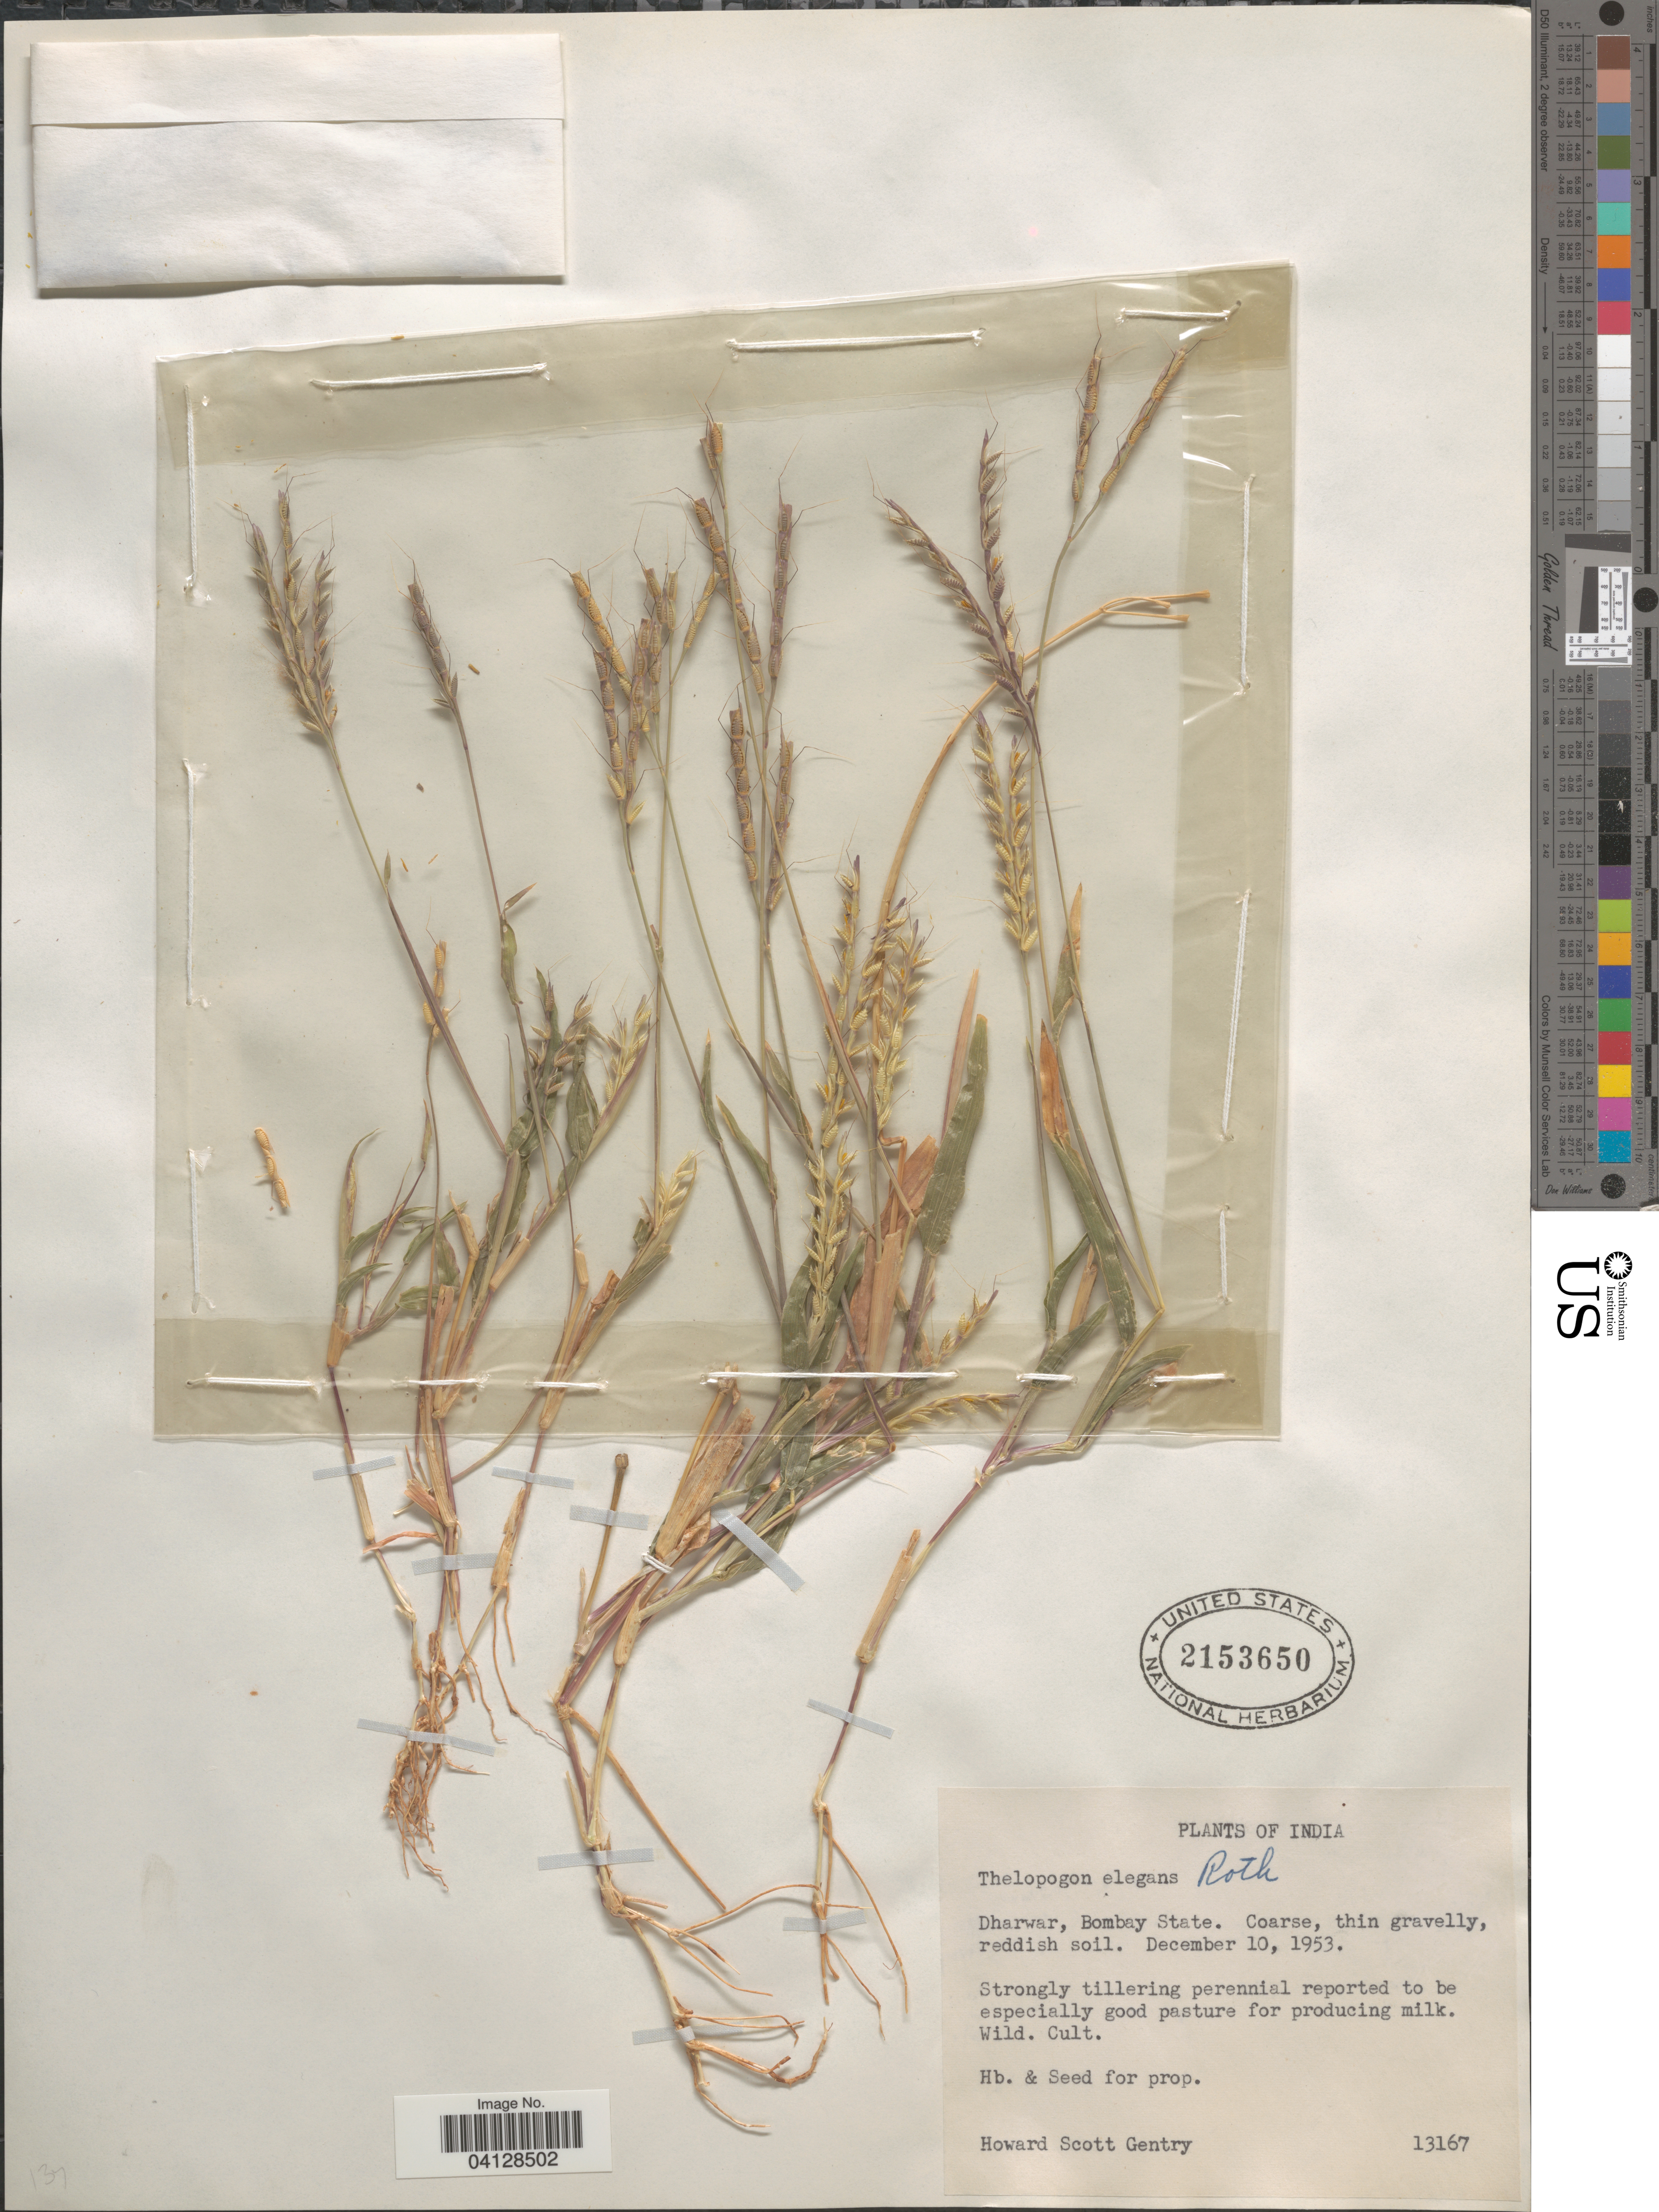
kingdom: Plantae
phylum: Tracheophyta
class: Liliopsida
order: Poales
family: Poaceae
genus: Thelepogon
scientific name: Thelepogon elegans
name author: Roth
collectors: H. S. Gentry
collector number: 13167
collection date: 1953-12-10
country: India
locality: Dharwar, Bombay State. Wild, Cult.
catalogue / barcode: US 2153650